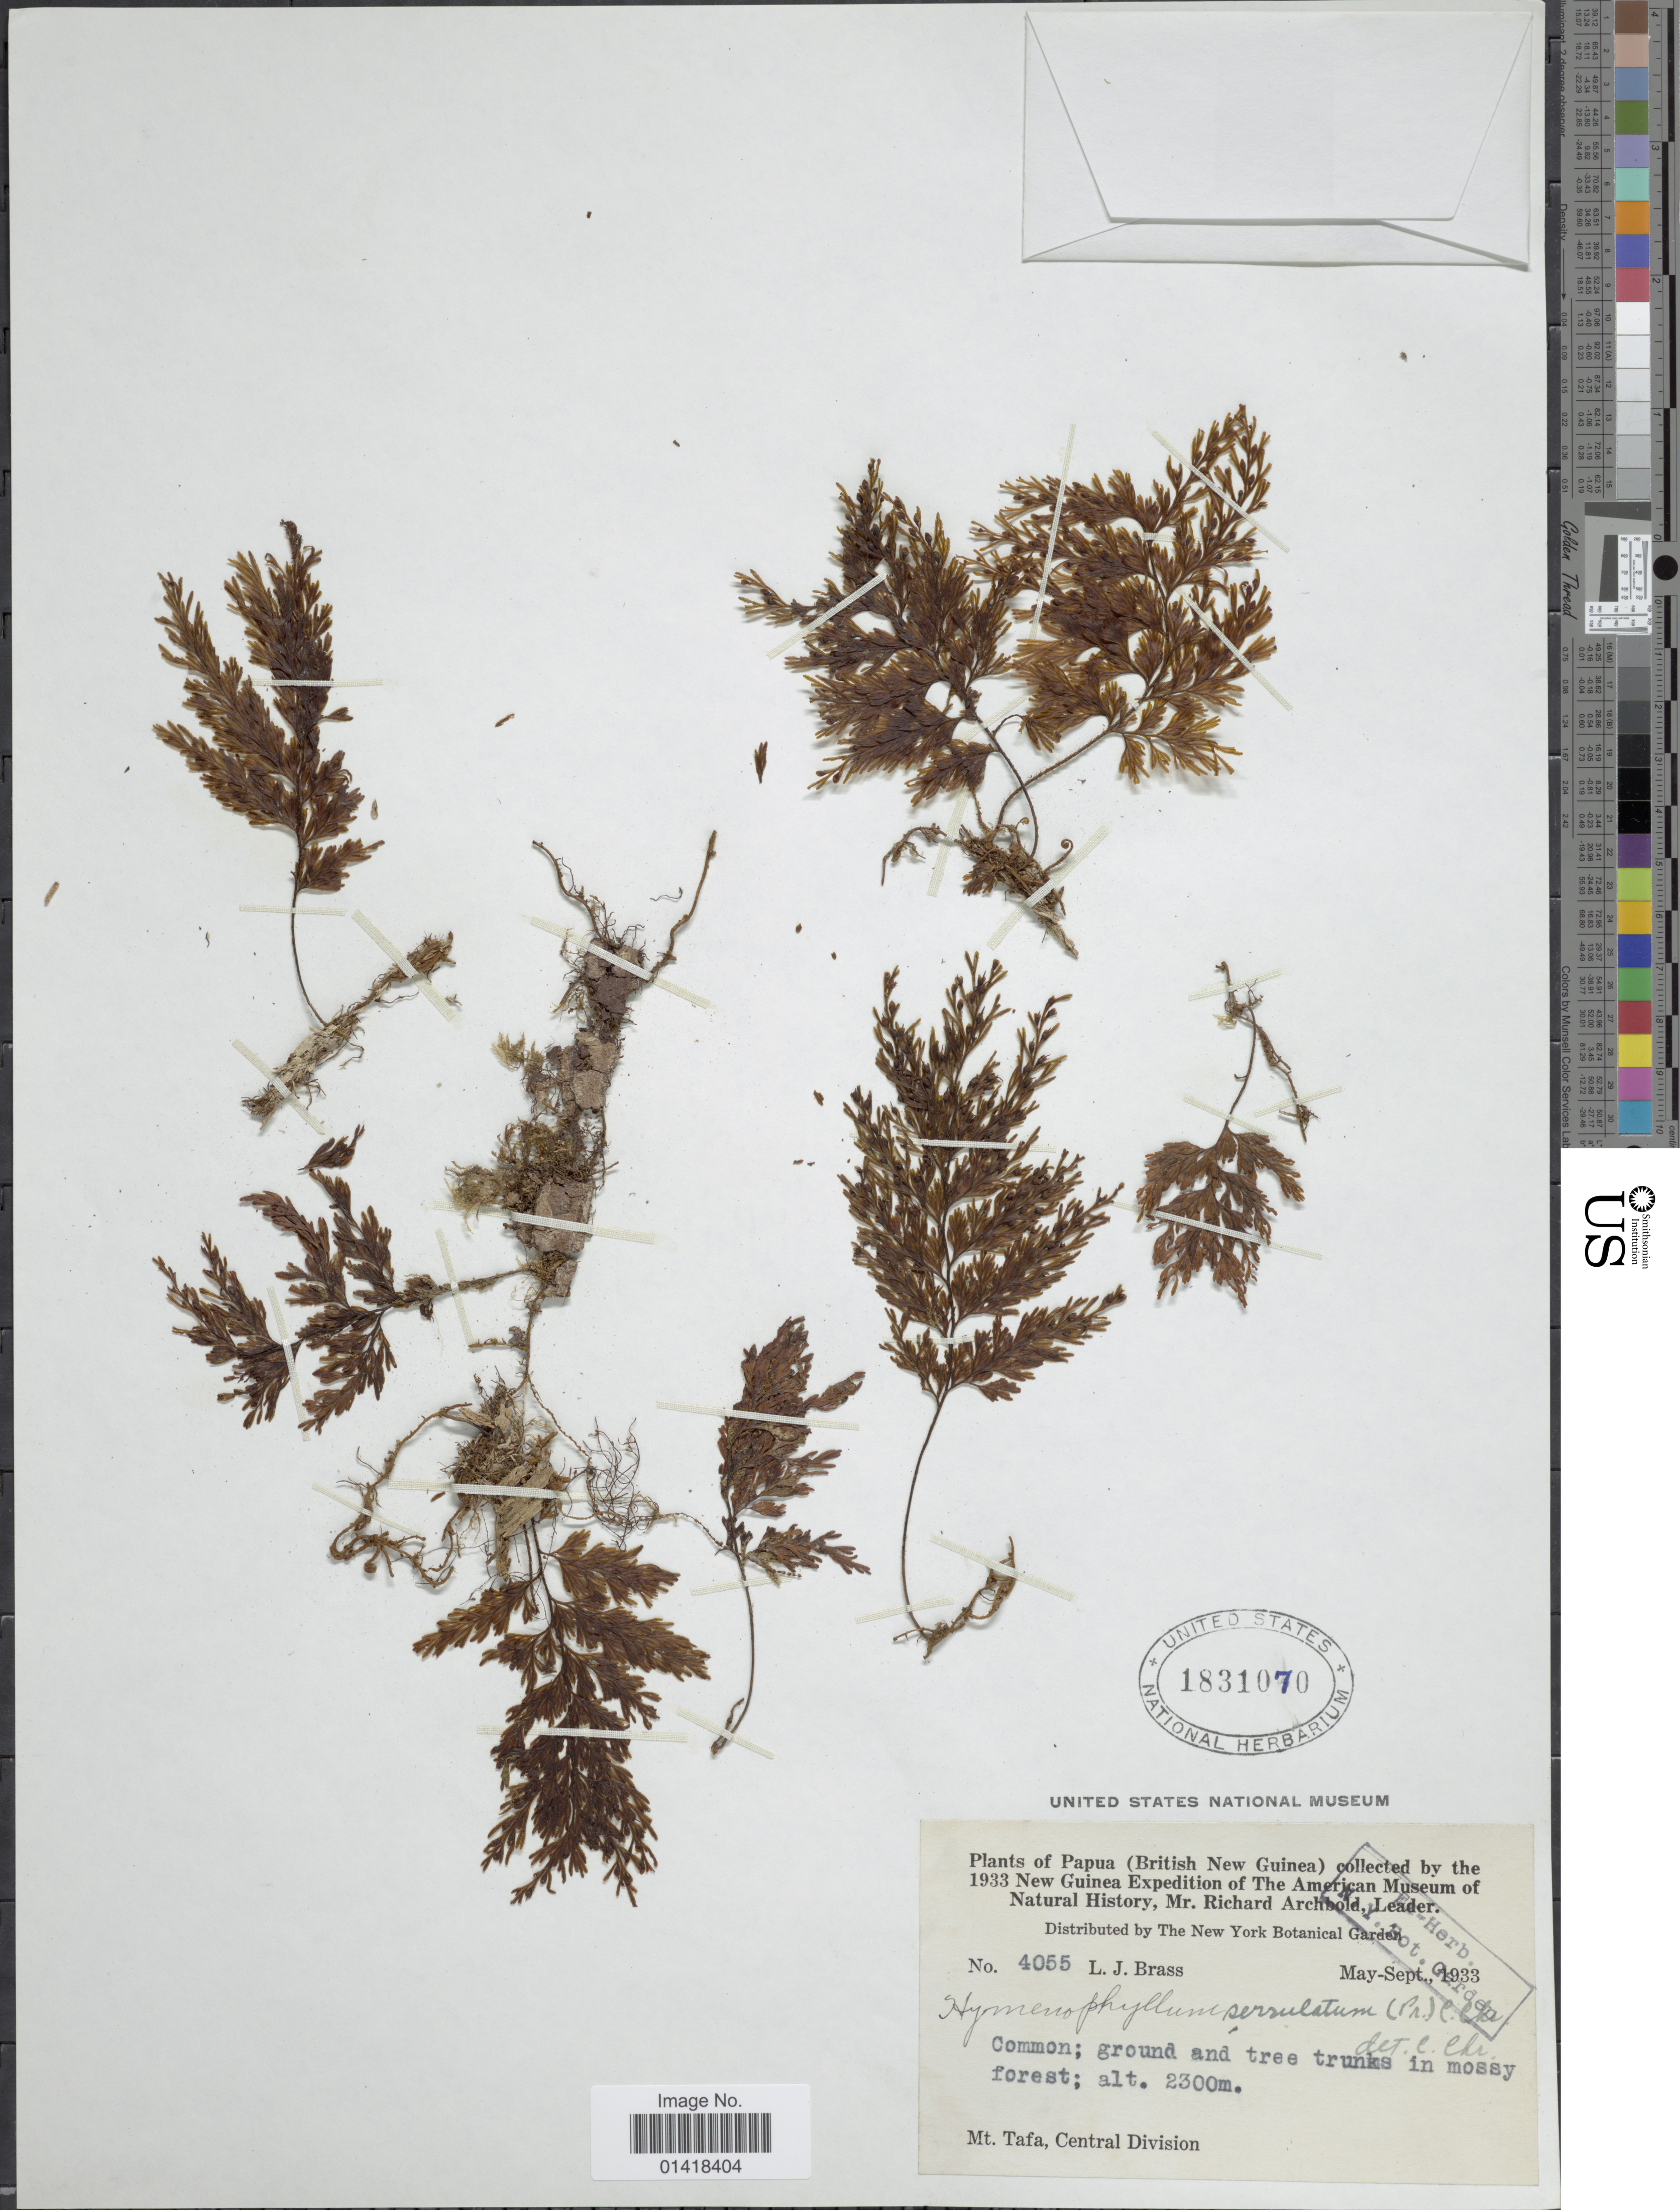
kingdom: Plantae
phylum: Tracheophyta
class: Polypodiopsida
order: Hymenophyllales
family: Hymenophyllaceae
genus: Hymenophyllum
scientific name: Hymenophyllum meyenianum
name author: (C. Presl) Copel.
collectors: L. J. Brass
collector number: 4055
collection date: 1933-05/1933-09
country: Papua New Guinea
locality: British North Guinea. Mt. Tafa. Central Division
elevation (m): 2300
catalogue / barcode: US 1831070